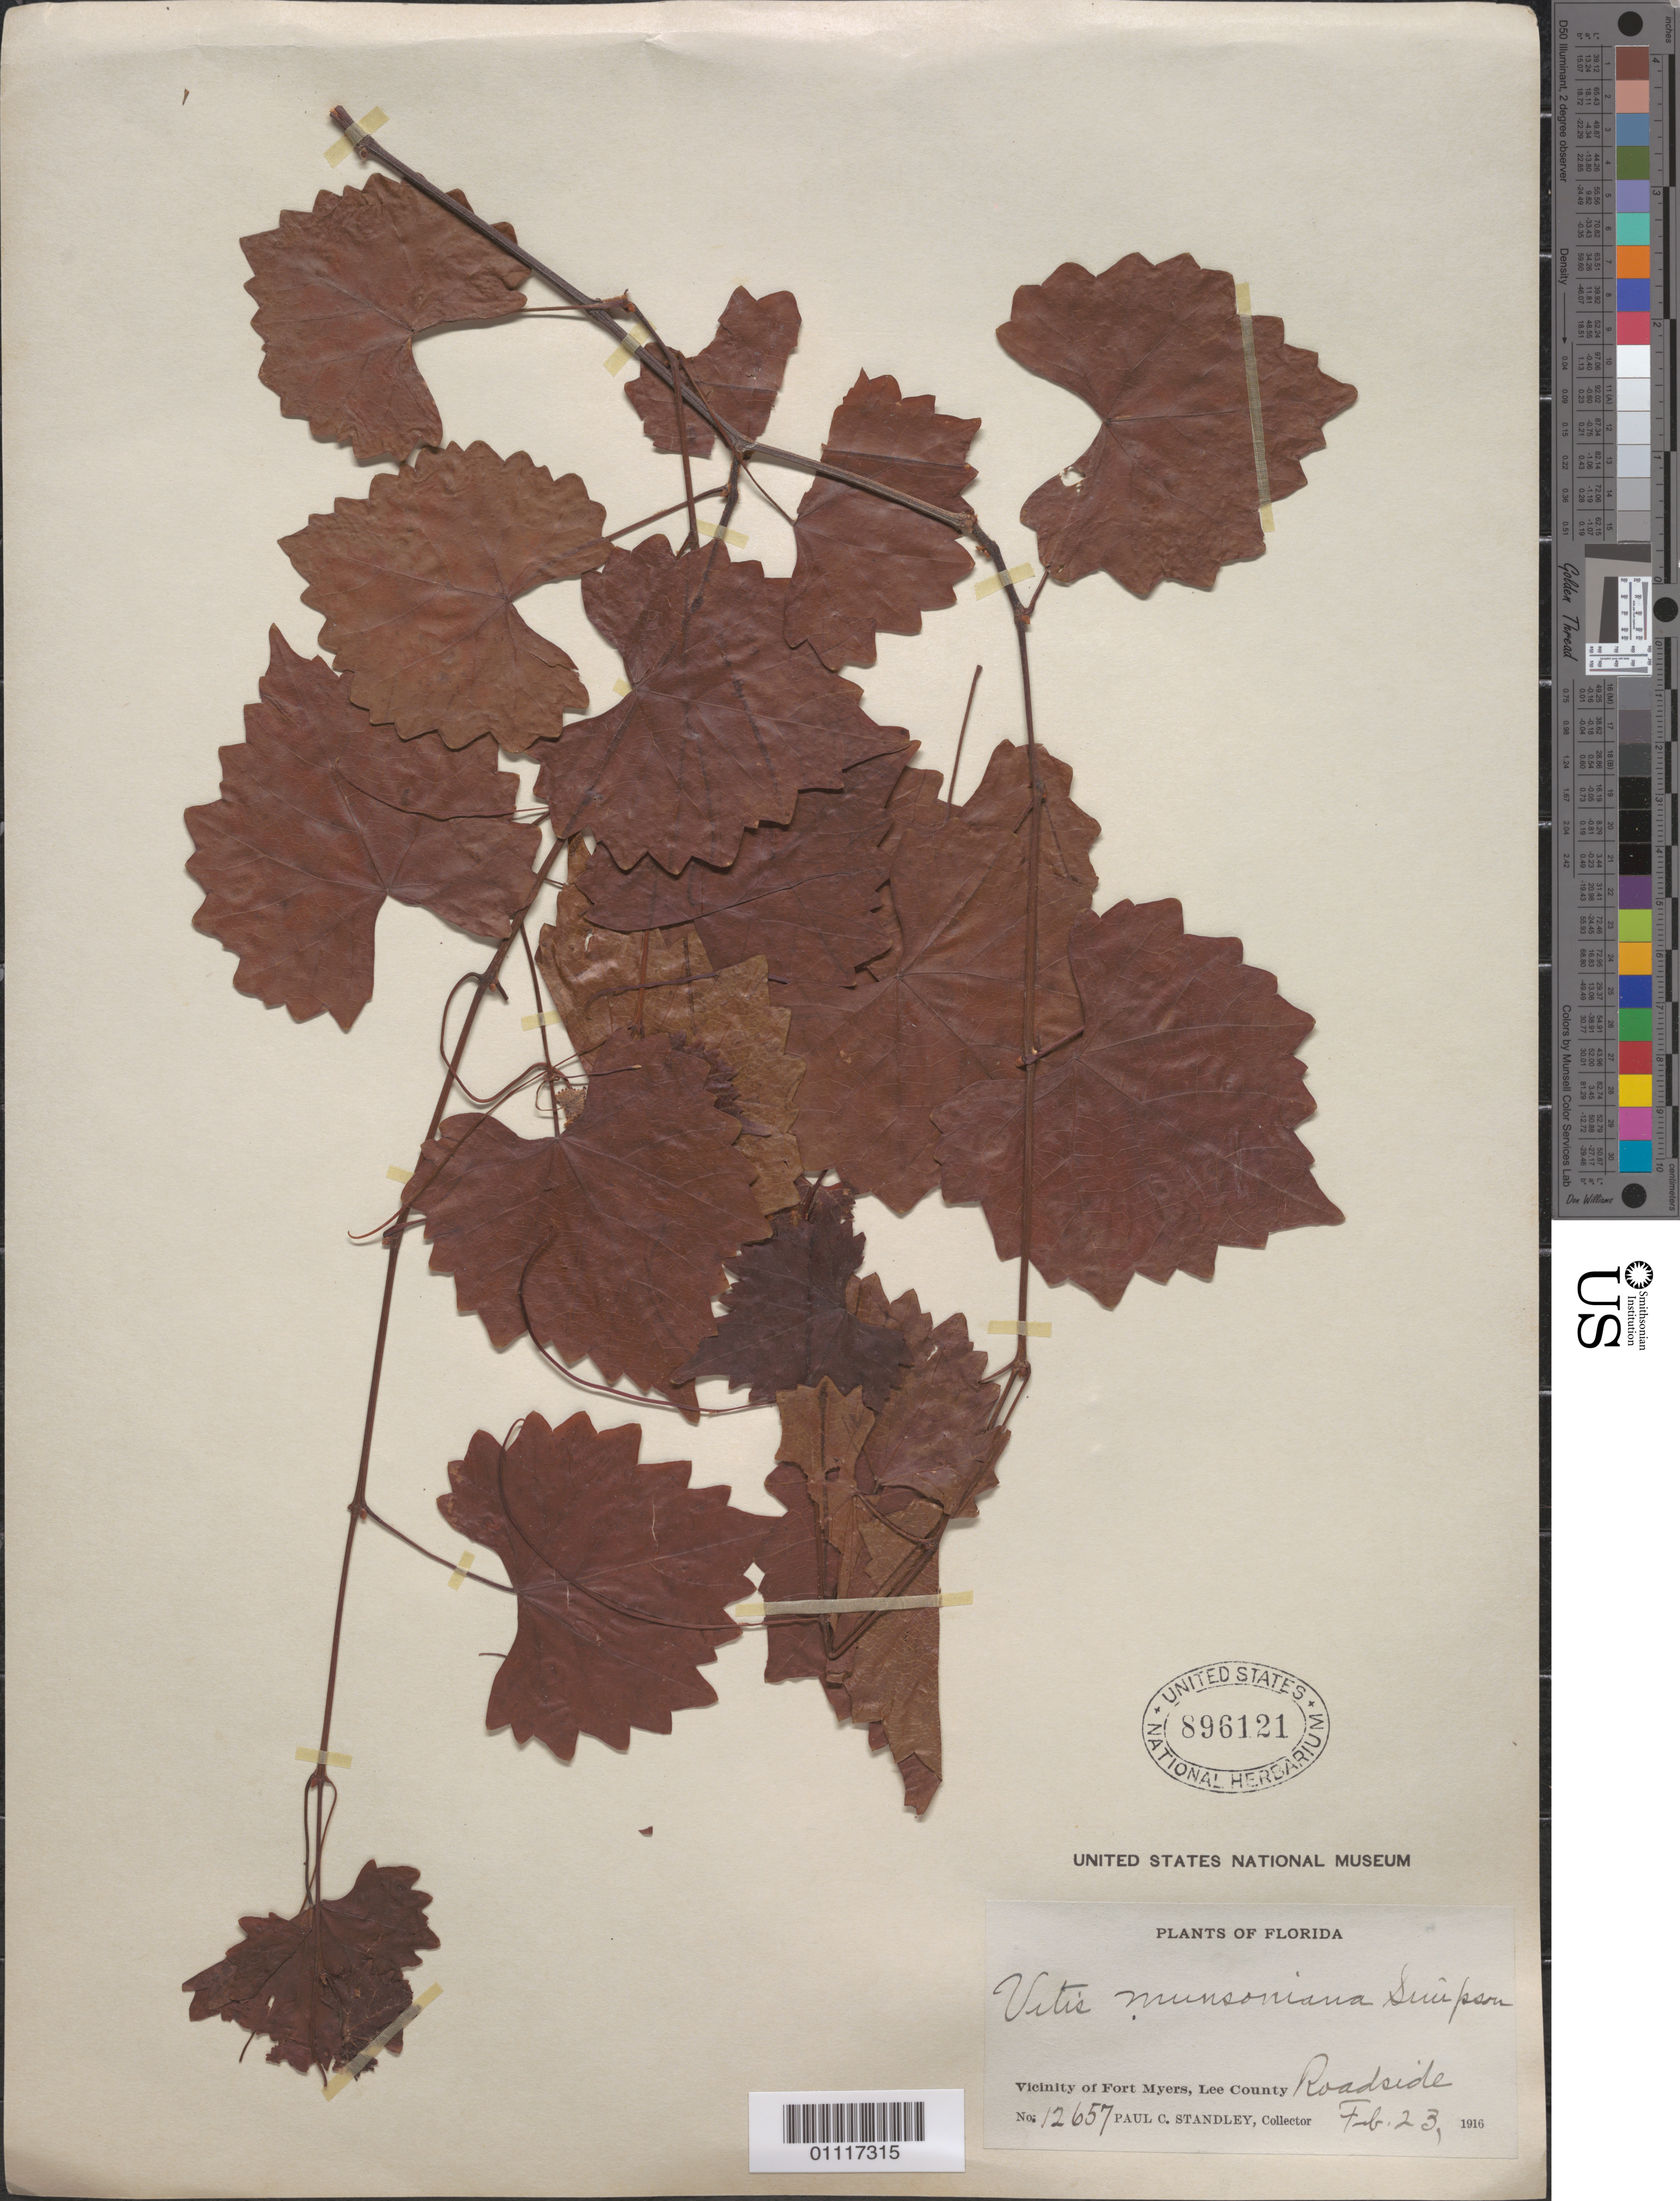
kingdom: Plantae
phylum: Tracheophyta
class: Magnoliopsida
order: Vitales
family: Vitaceae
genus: Vitis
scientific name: Vitis munsoniana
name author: J.H. Simpson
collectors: P. C. Standley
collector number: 12657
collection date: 1916-02-23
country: United States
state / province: Florida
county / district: Lee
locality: Vicinity of fort Myers, Roadside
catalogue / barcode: US 896121